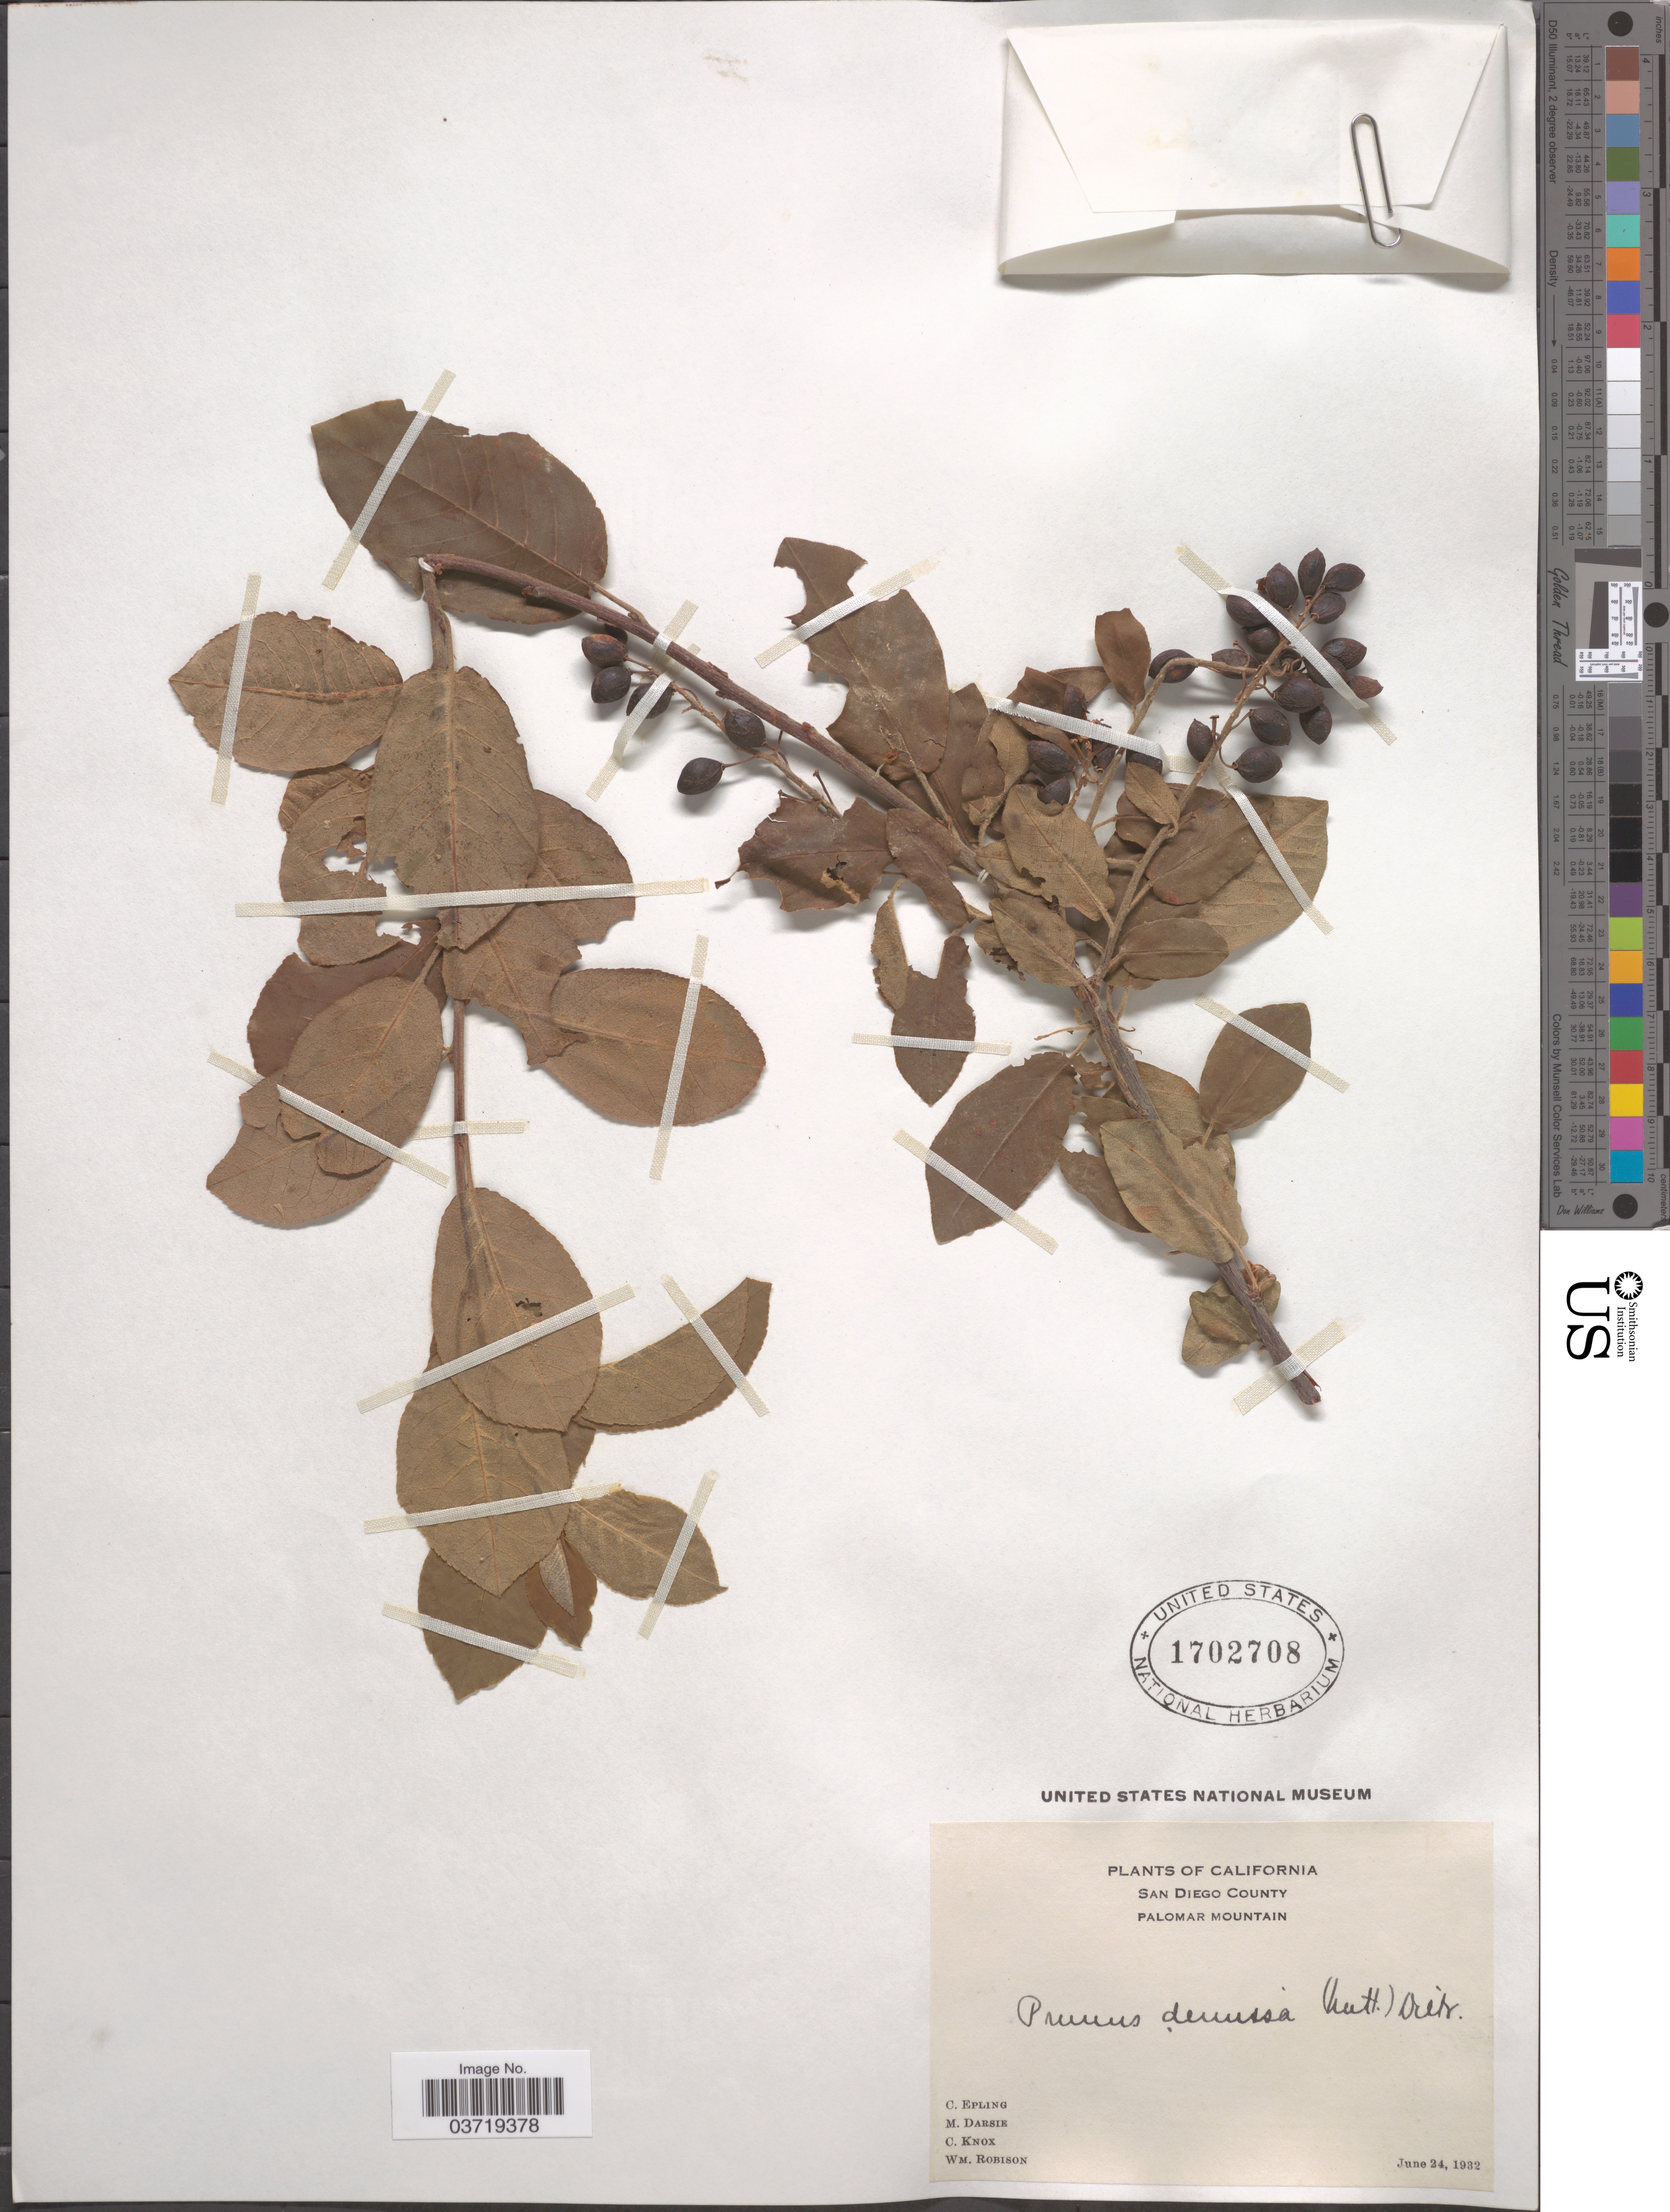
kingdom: Plantae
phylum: Tracheophyta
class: Magnoliopsida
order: Rosales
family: Rosaceae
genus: Prunus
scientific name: Prunus virginiana var. demissa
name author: (Nutt.) Torr.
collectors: C. C. Epling, M. Darsie, C. Knox & W. Robinson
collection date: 1932-06-24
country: United States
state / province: California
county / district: San Diego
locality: San Diego County. Palomar Mountain.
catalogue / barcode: US 1702708